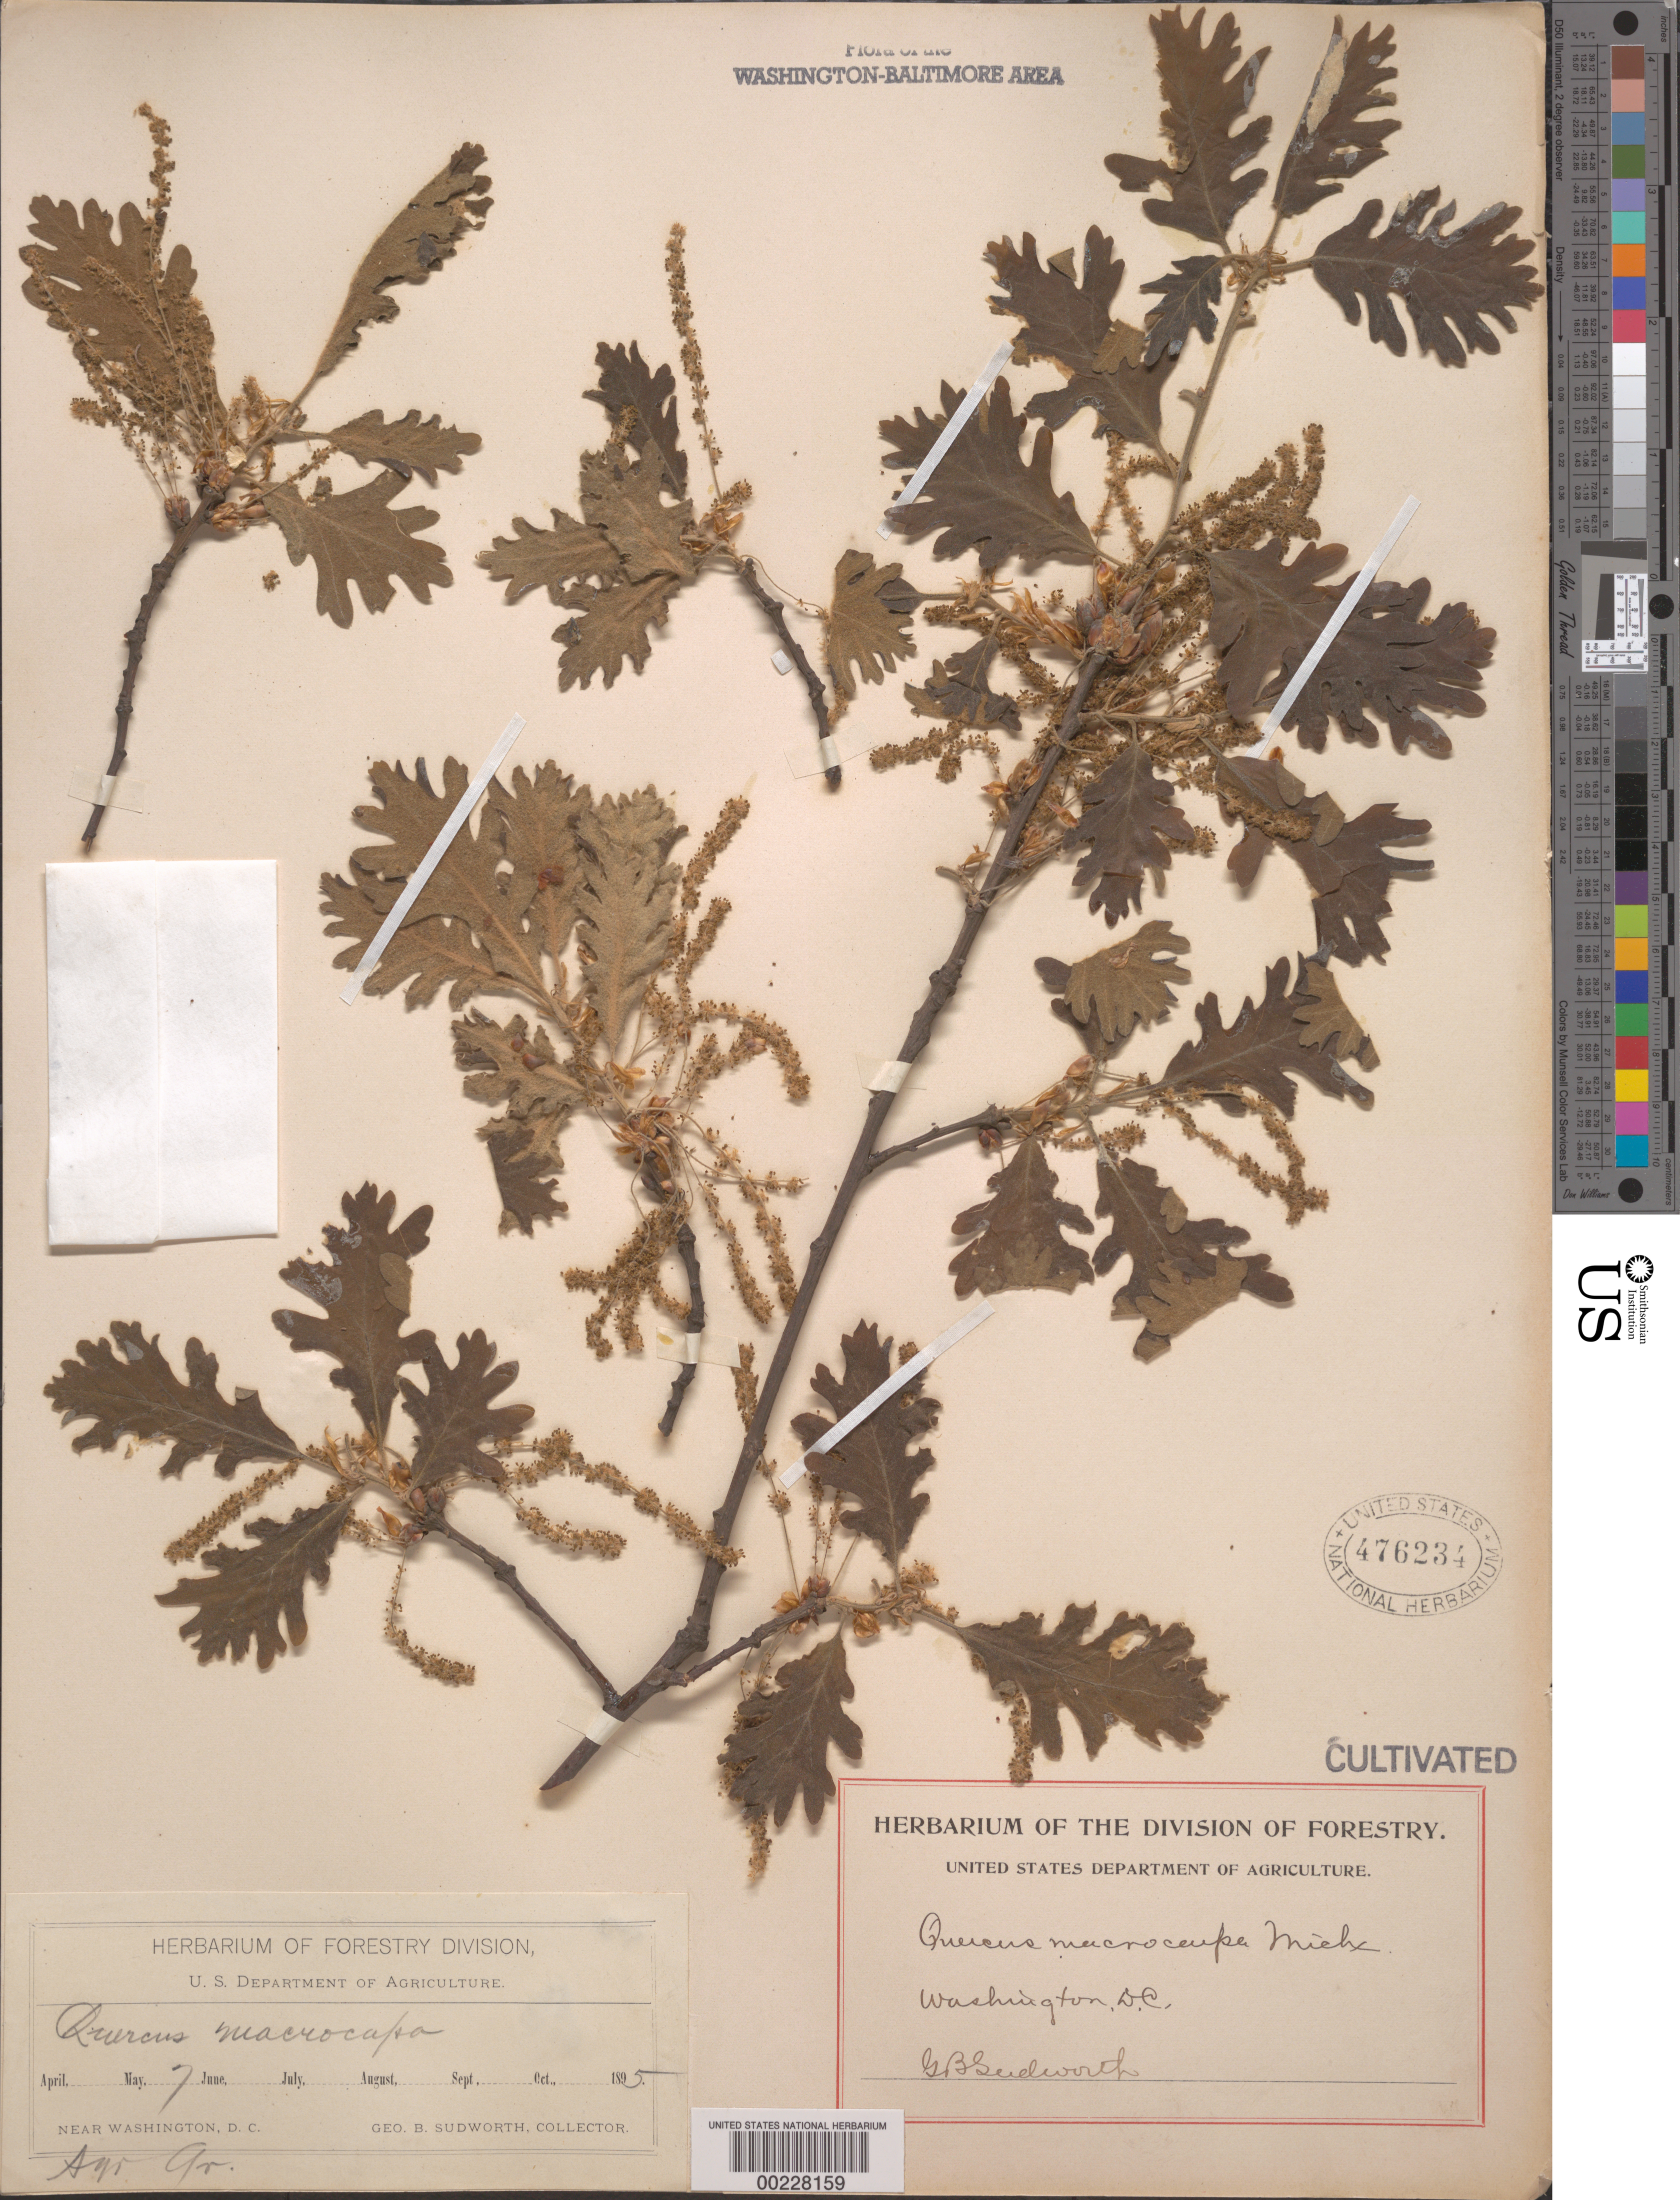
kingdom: Plantae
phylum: Tracheophyta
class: Magnoliopsida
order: Fagales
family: Fagaceae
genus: Quercus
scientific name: Quercus macrocarpa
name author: Michx.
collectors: G. B. Sudworth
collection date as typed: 07 May 1895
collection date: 1895-05-07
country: United States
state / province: District of Columbia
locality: Agricultural grounds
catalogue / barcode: US 476234